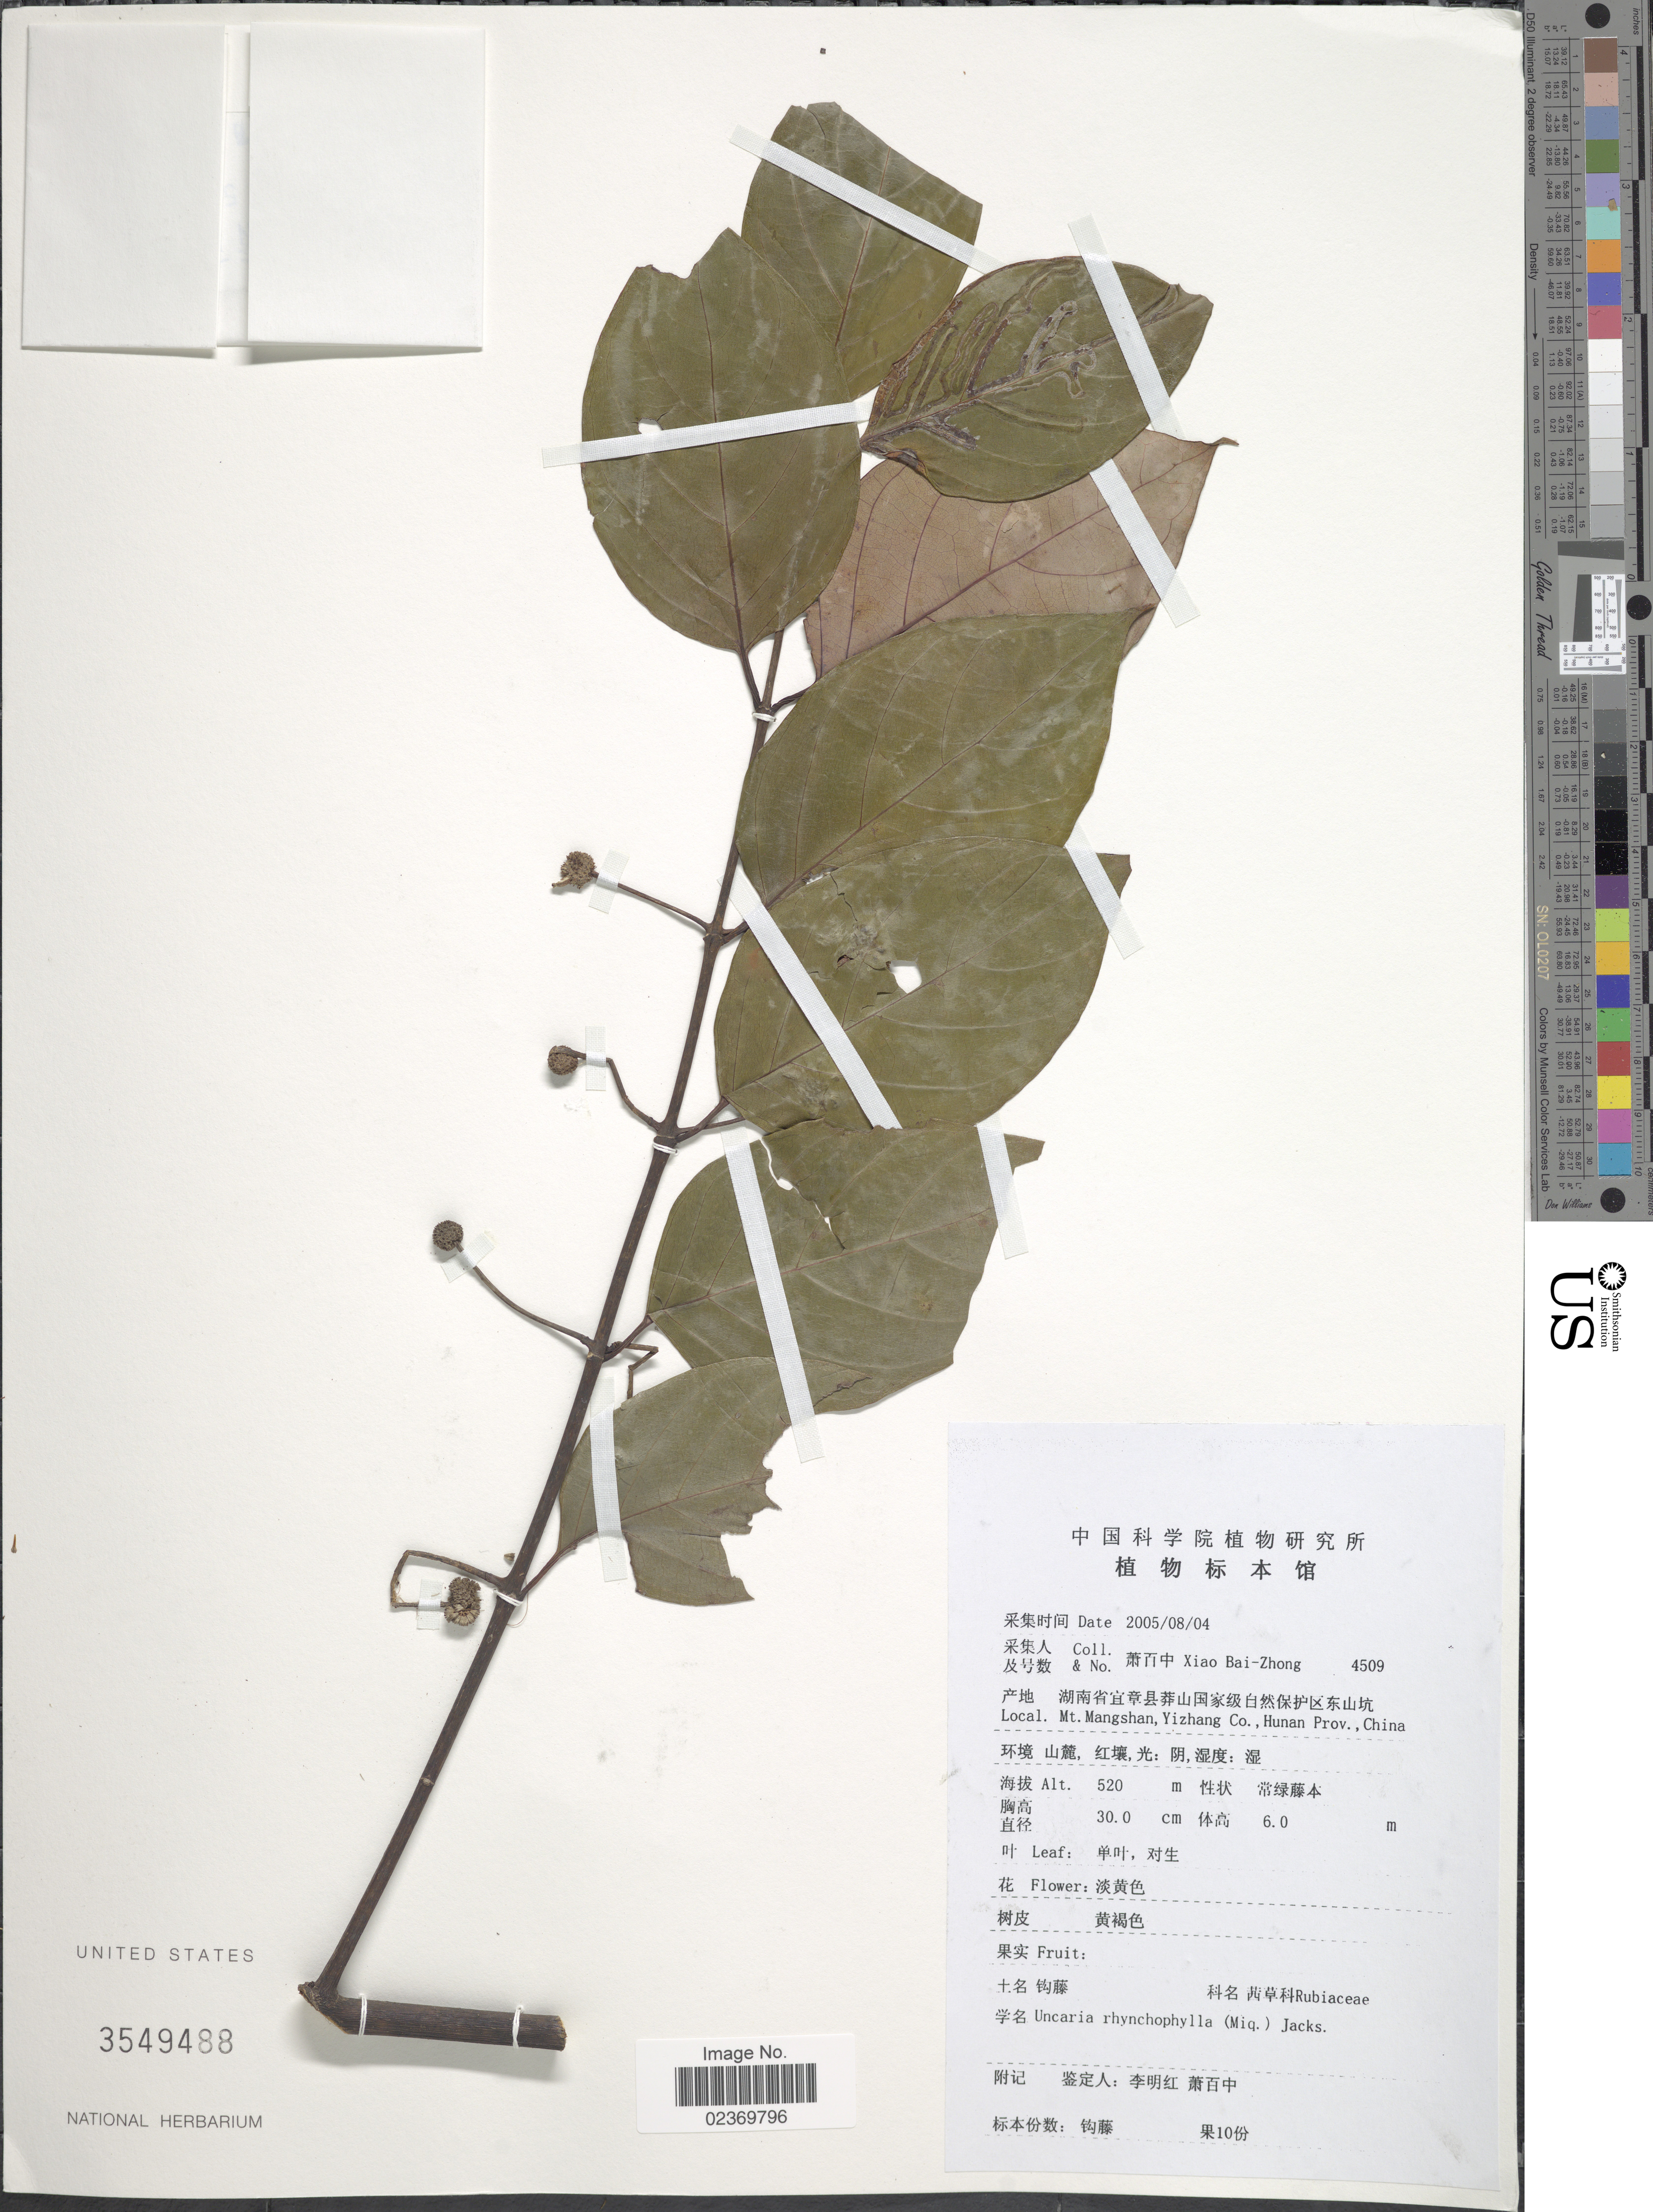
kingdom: Plantae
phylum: Tracheophyta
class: Magnoliopsida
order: Gentianales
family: Rubiaceae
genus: Uncaria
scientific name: Uncaria rhynchophylla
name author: (Miq.) Miq. ex Havil.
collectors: B. Z. Xiao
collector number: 4509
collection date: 2005-08-04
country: China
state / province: Hunan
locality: Mt. Mangshan, Yizhang Co.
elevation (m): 520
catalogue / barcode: US 3549488